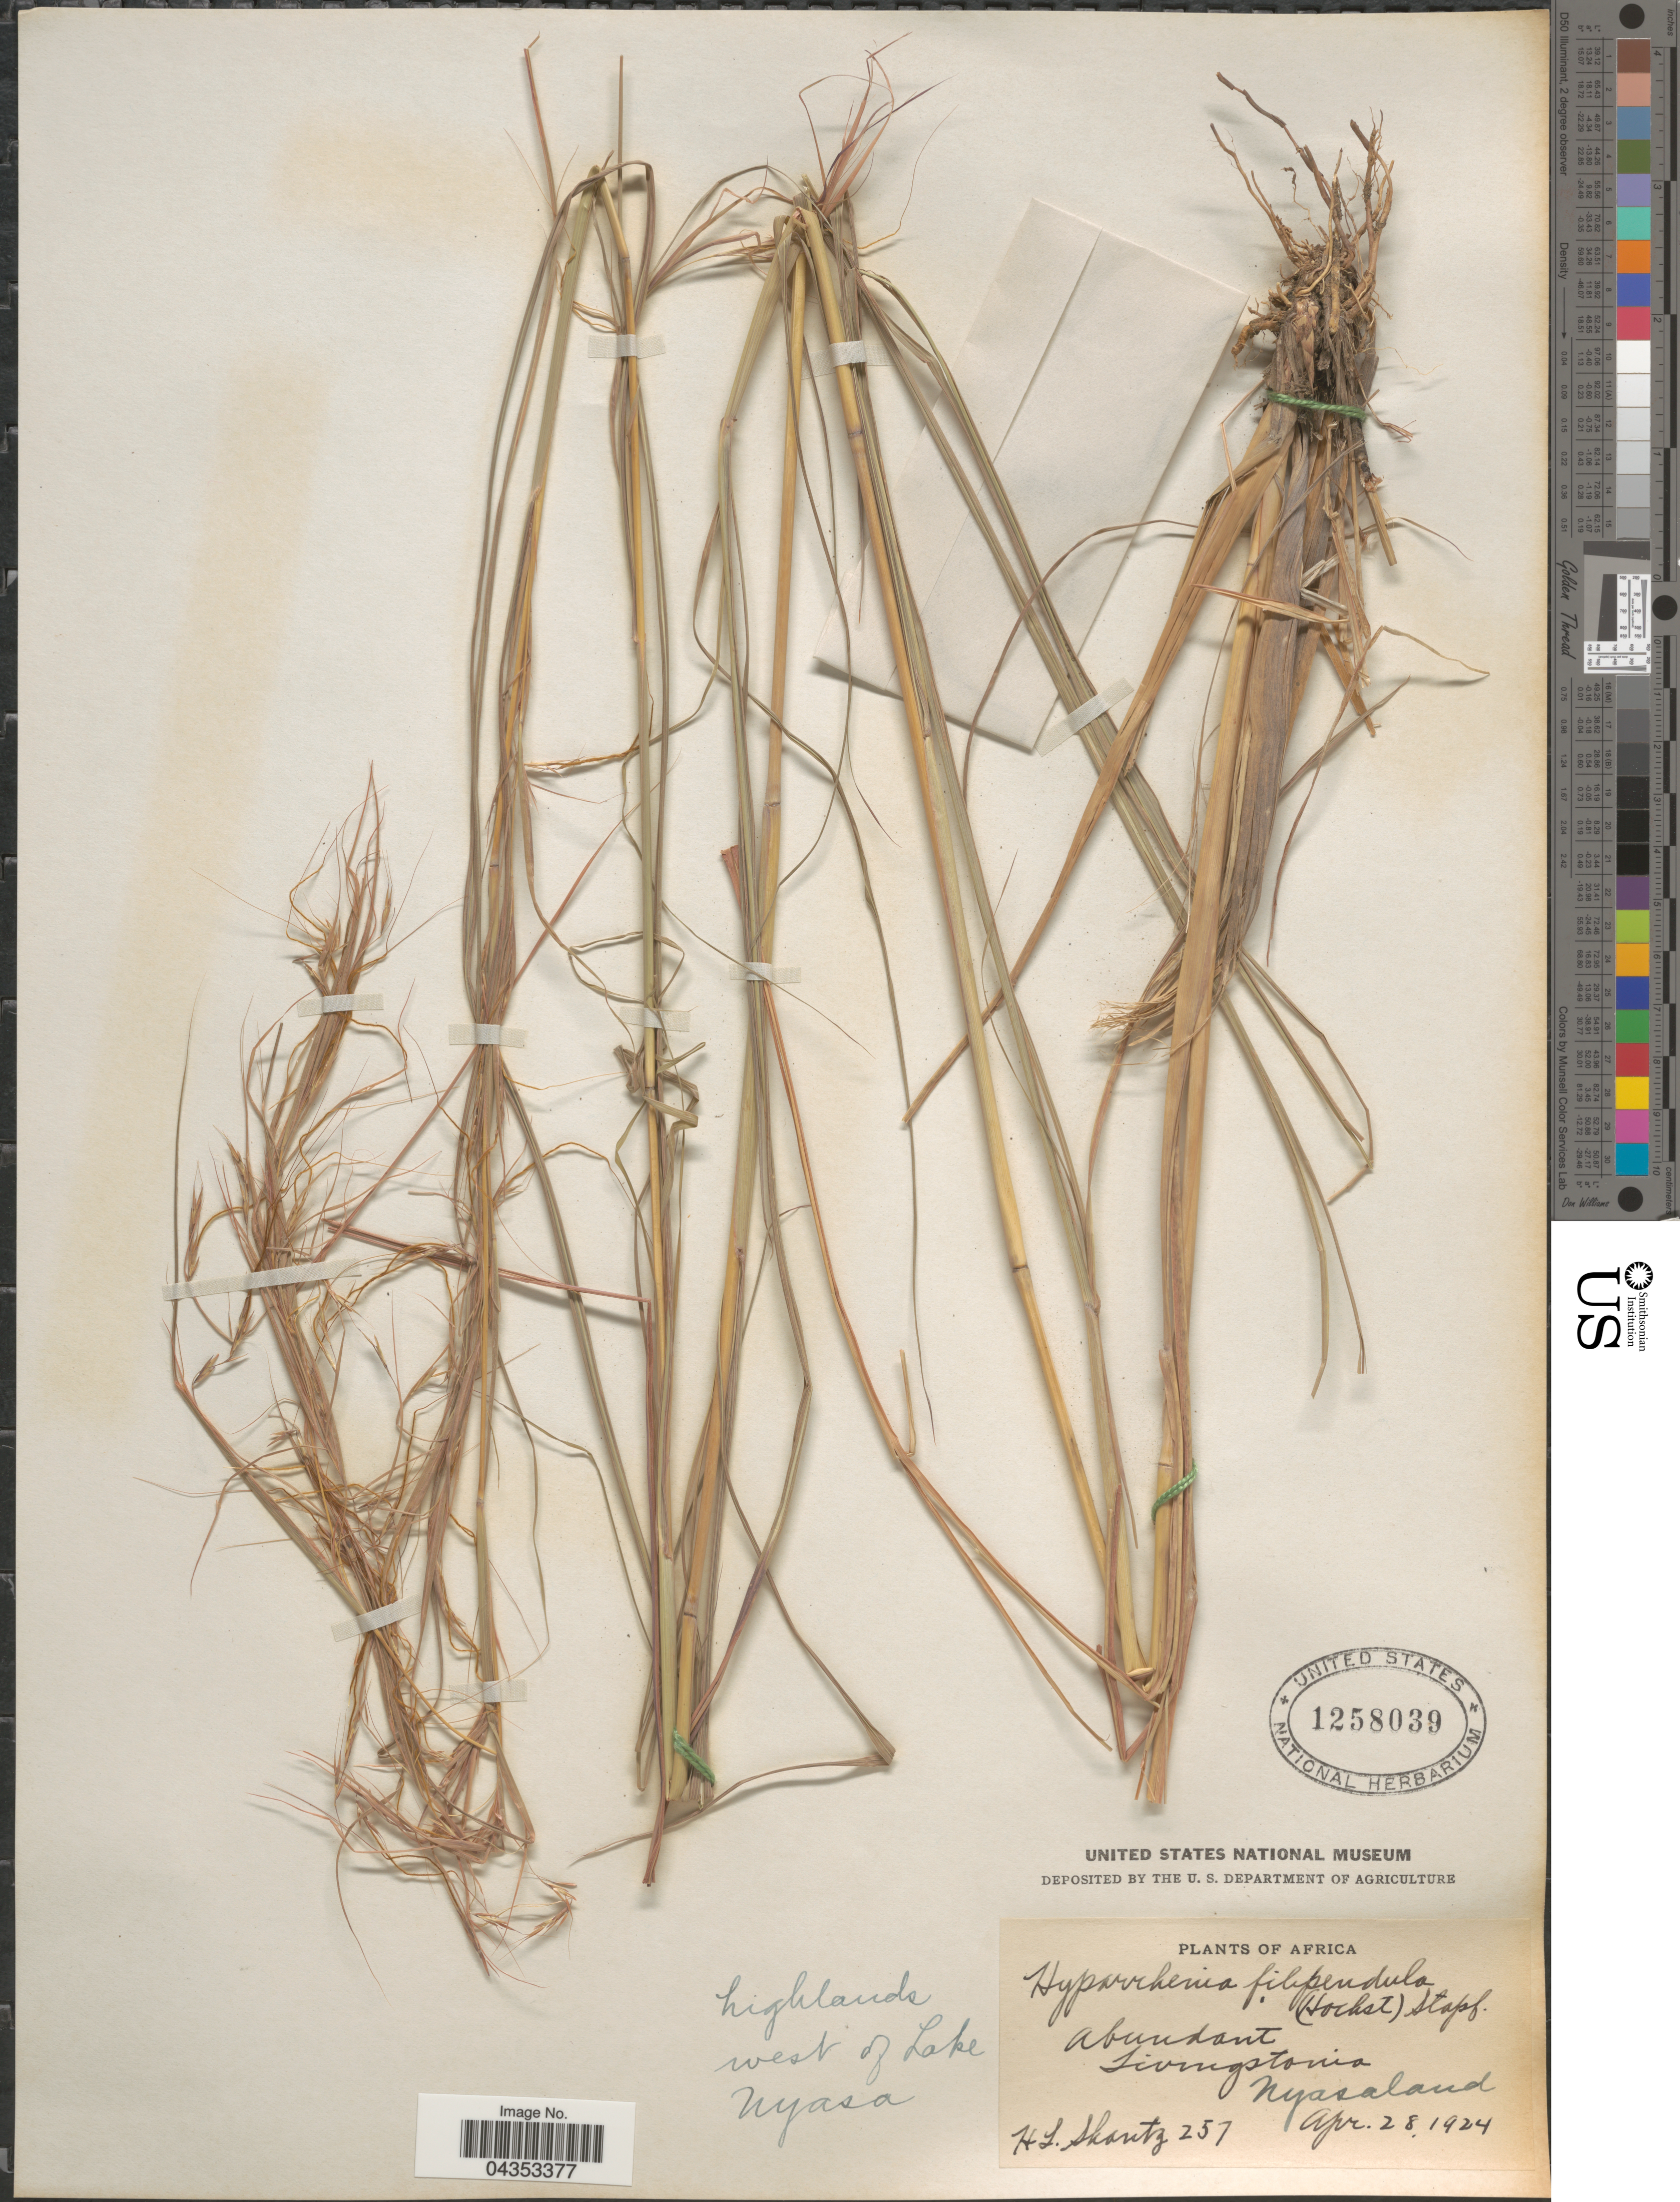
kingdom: Plantae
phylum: Tracheophyta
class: Liliopsida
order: Poales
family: Poaceae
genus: Hyparrhenia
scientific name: Hyparrhenia filipendula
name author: (Hochr.) Stapf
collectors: H. Shantz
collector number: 257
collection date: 1924-04-28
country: Malawi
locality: Abundant Livingstonia. Nyasaland. Highlands west of Lake Nyasa.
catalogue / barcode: US 1258039